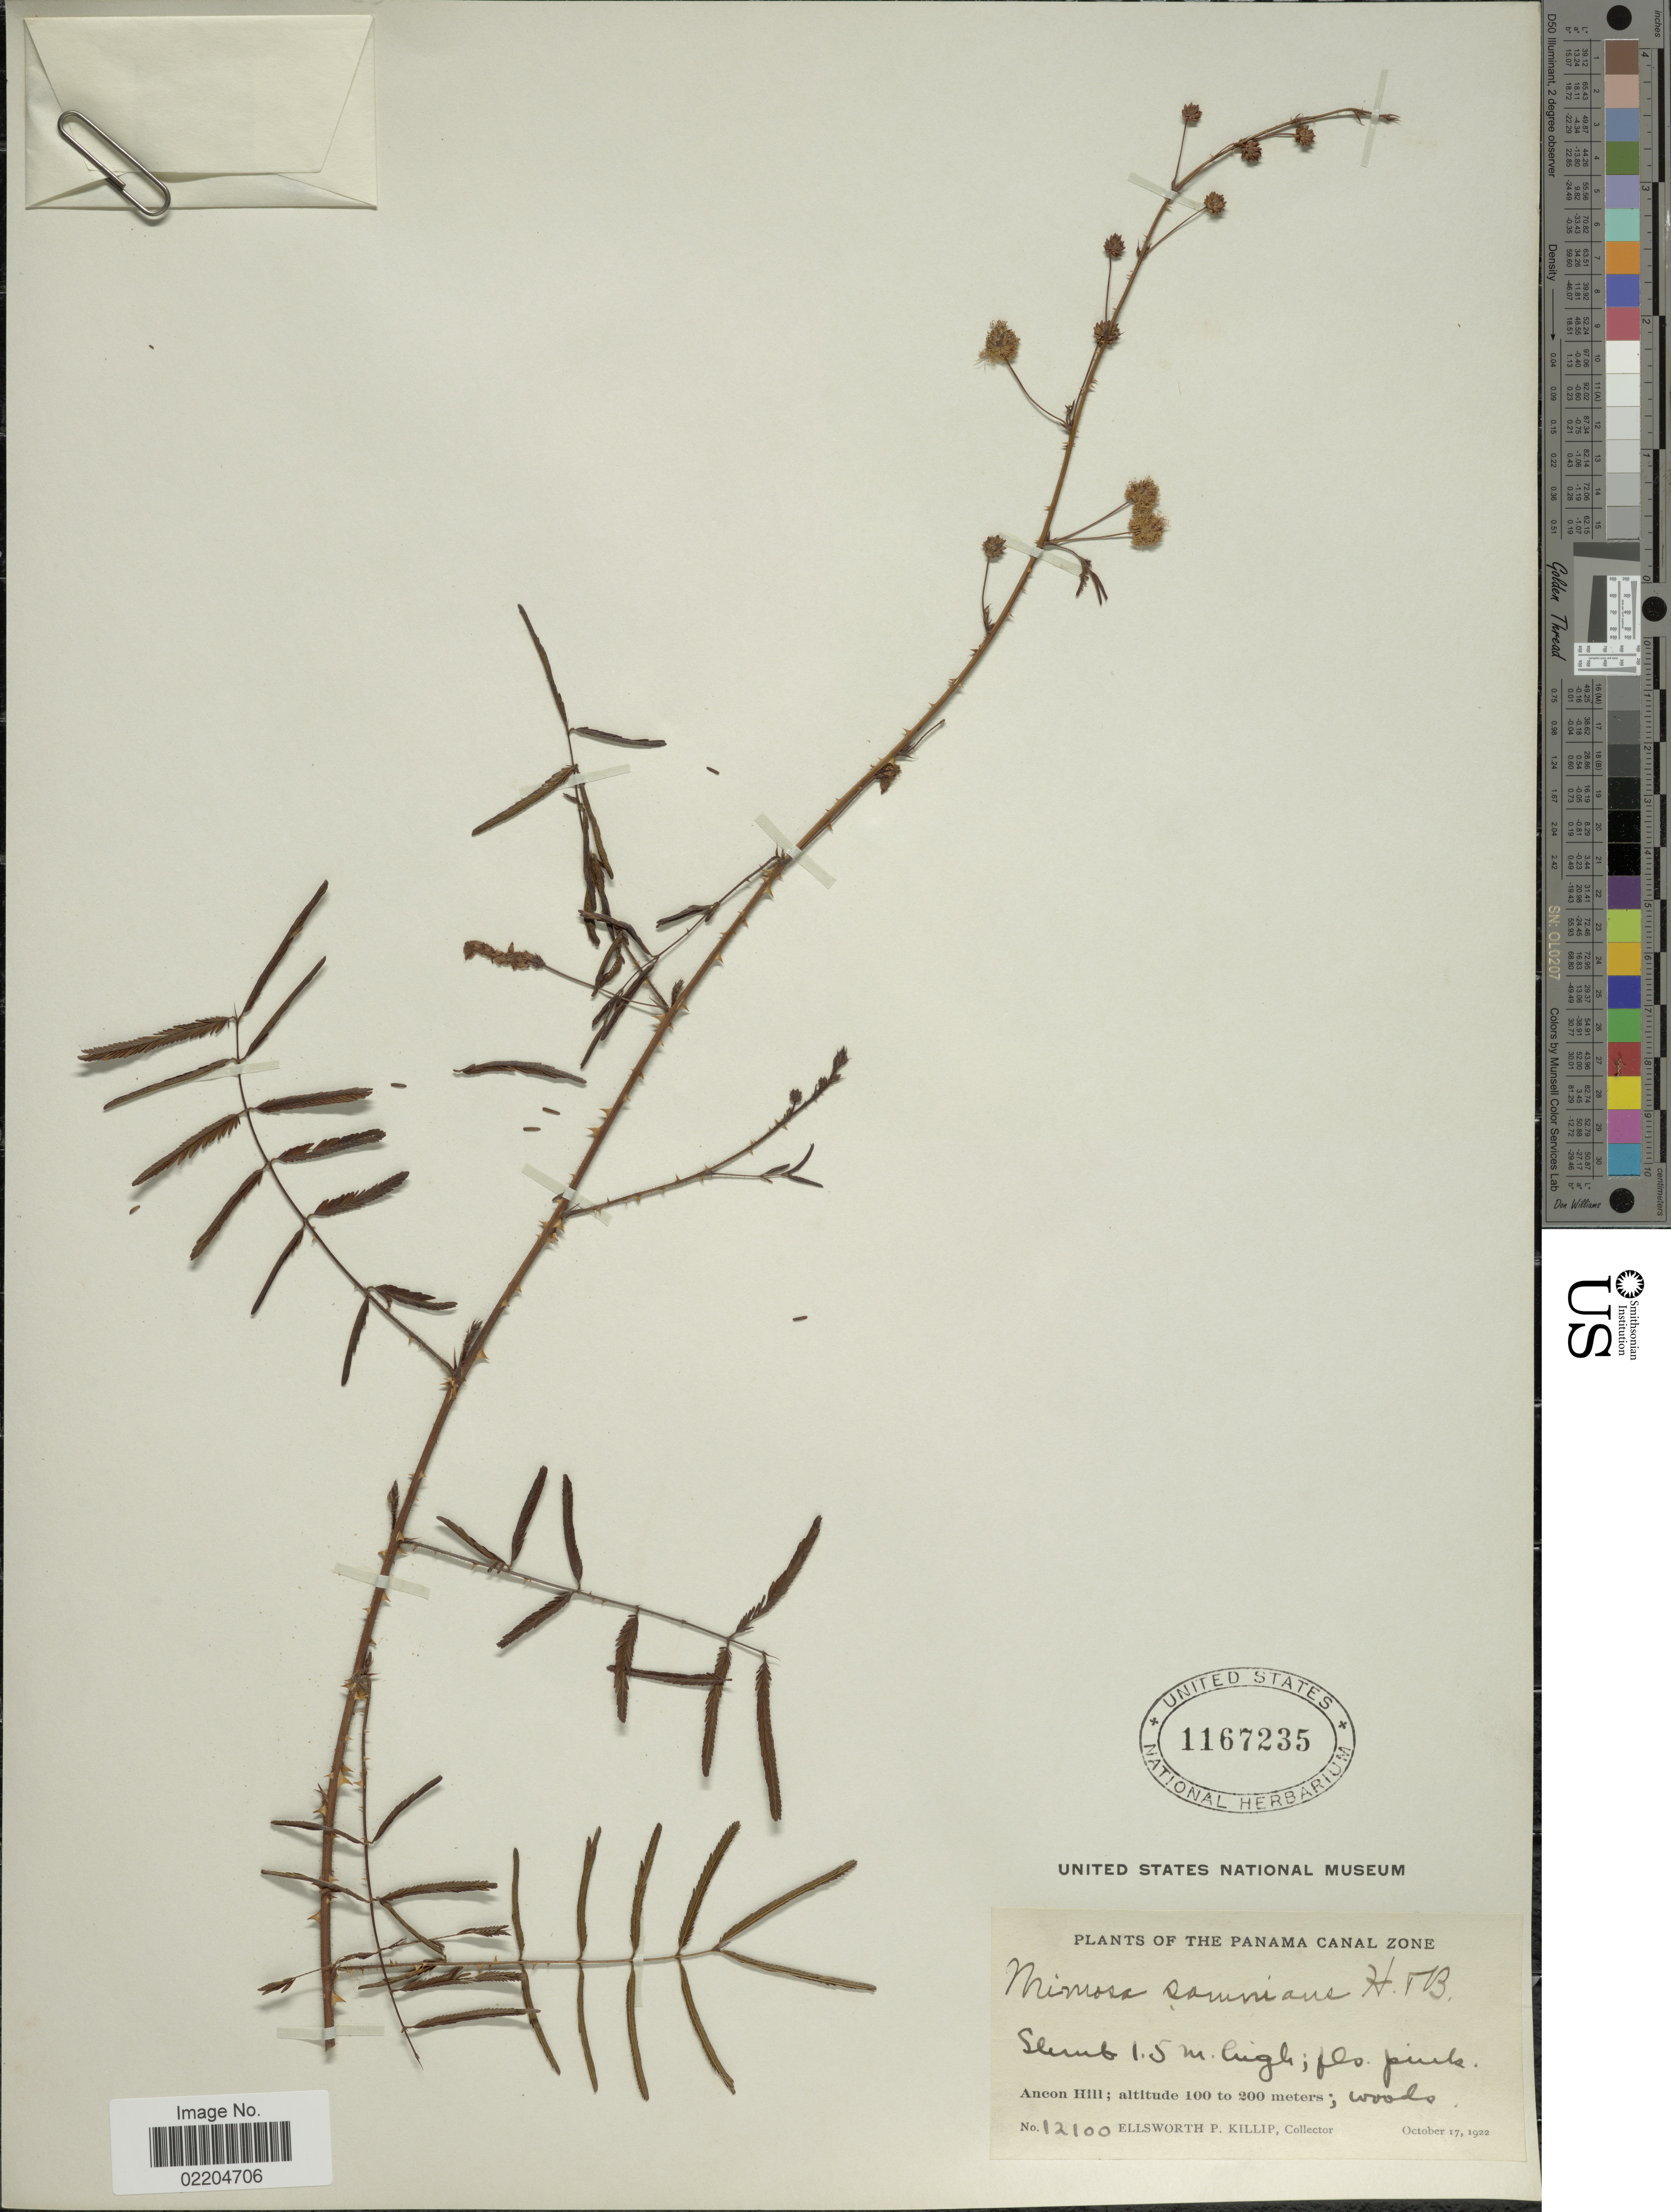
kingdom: Plantae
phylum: Tracheophyta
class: Magnoliopsida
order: Fabales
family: Fabaceae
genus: Mimosa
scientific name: Mimosa somnians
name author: Humb. & Bonpl. ex Willd.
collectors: E. P. Killip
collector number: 12100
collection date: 1922-10-17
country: Panama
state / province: Colón / Panamá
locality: The Panama Canal Zone, Ancon Hill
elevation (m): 100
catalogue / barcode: US 1167235